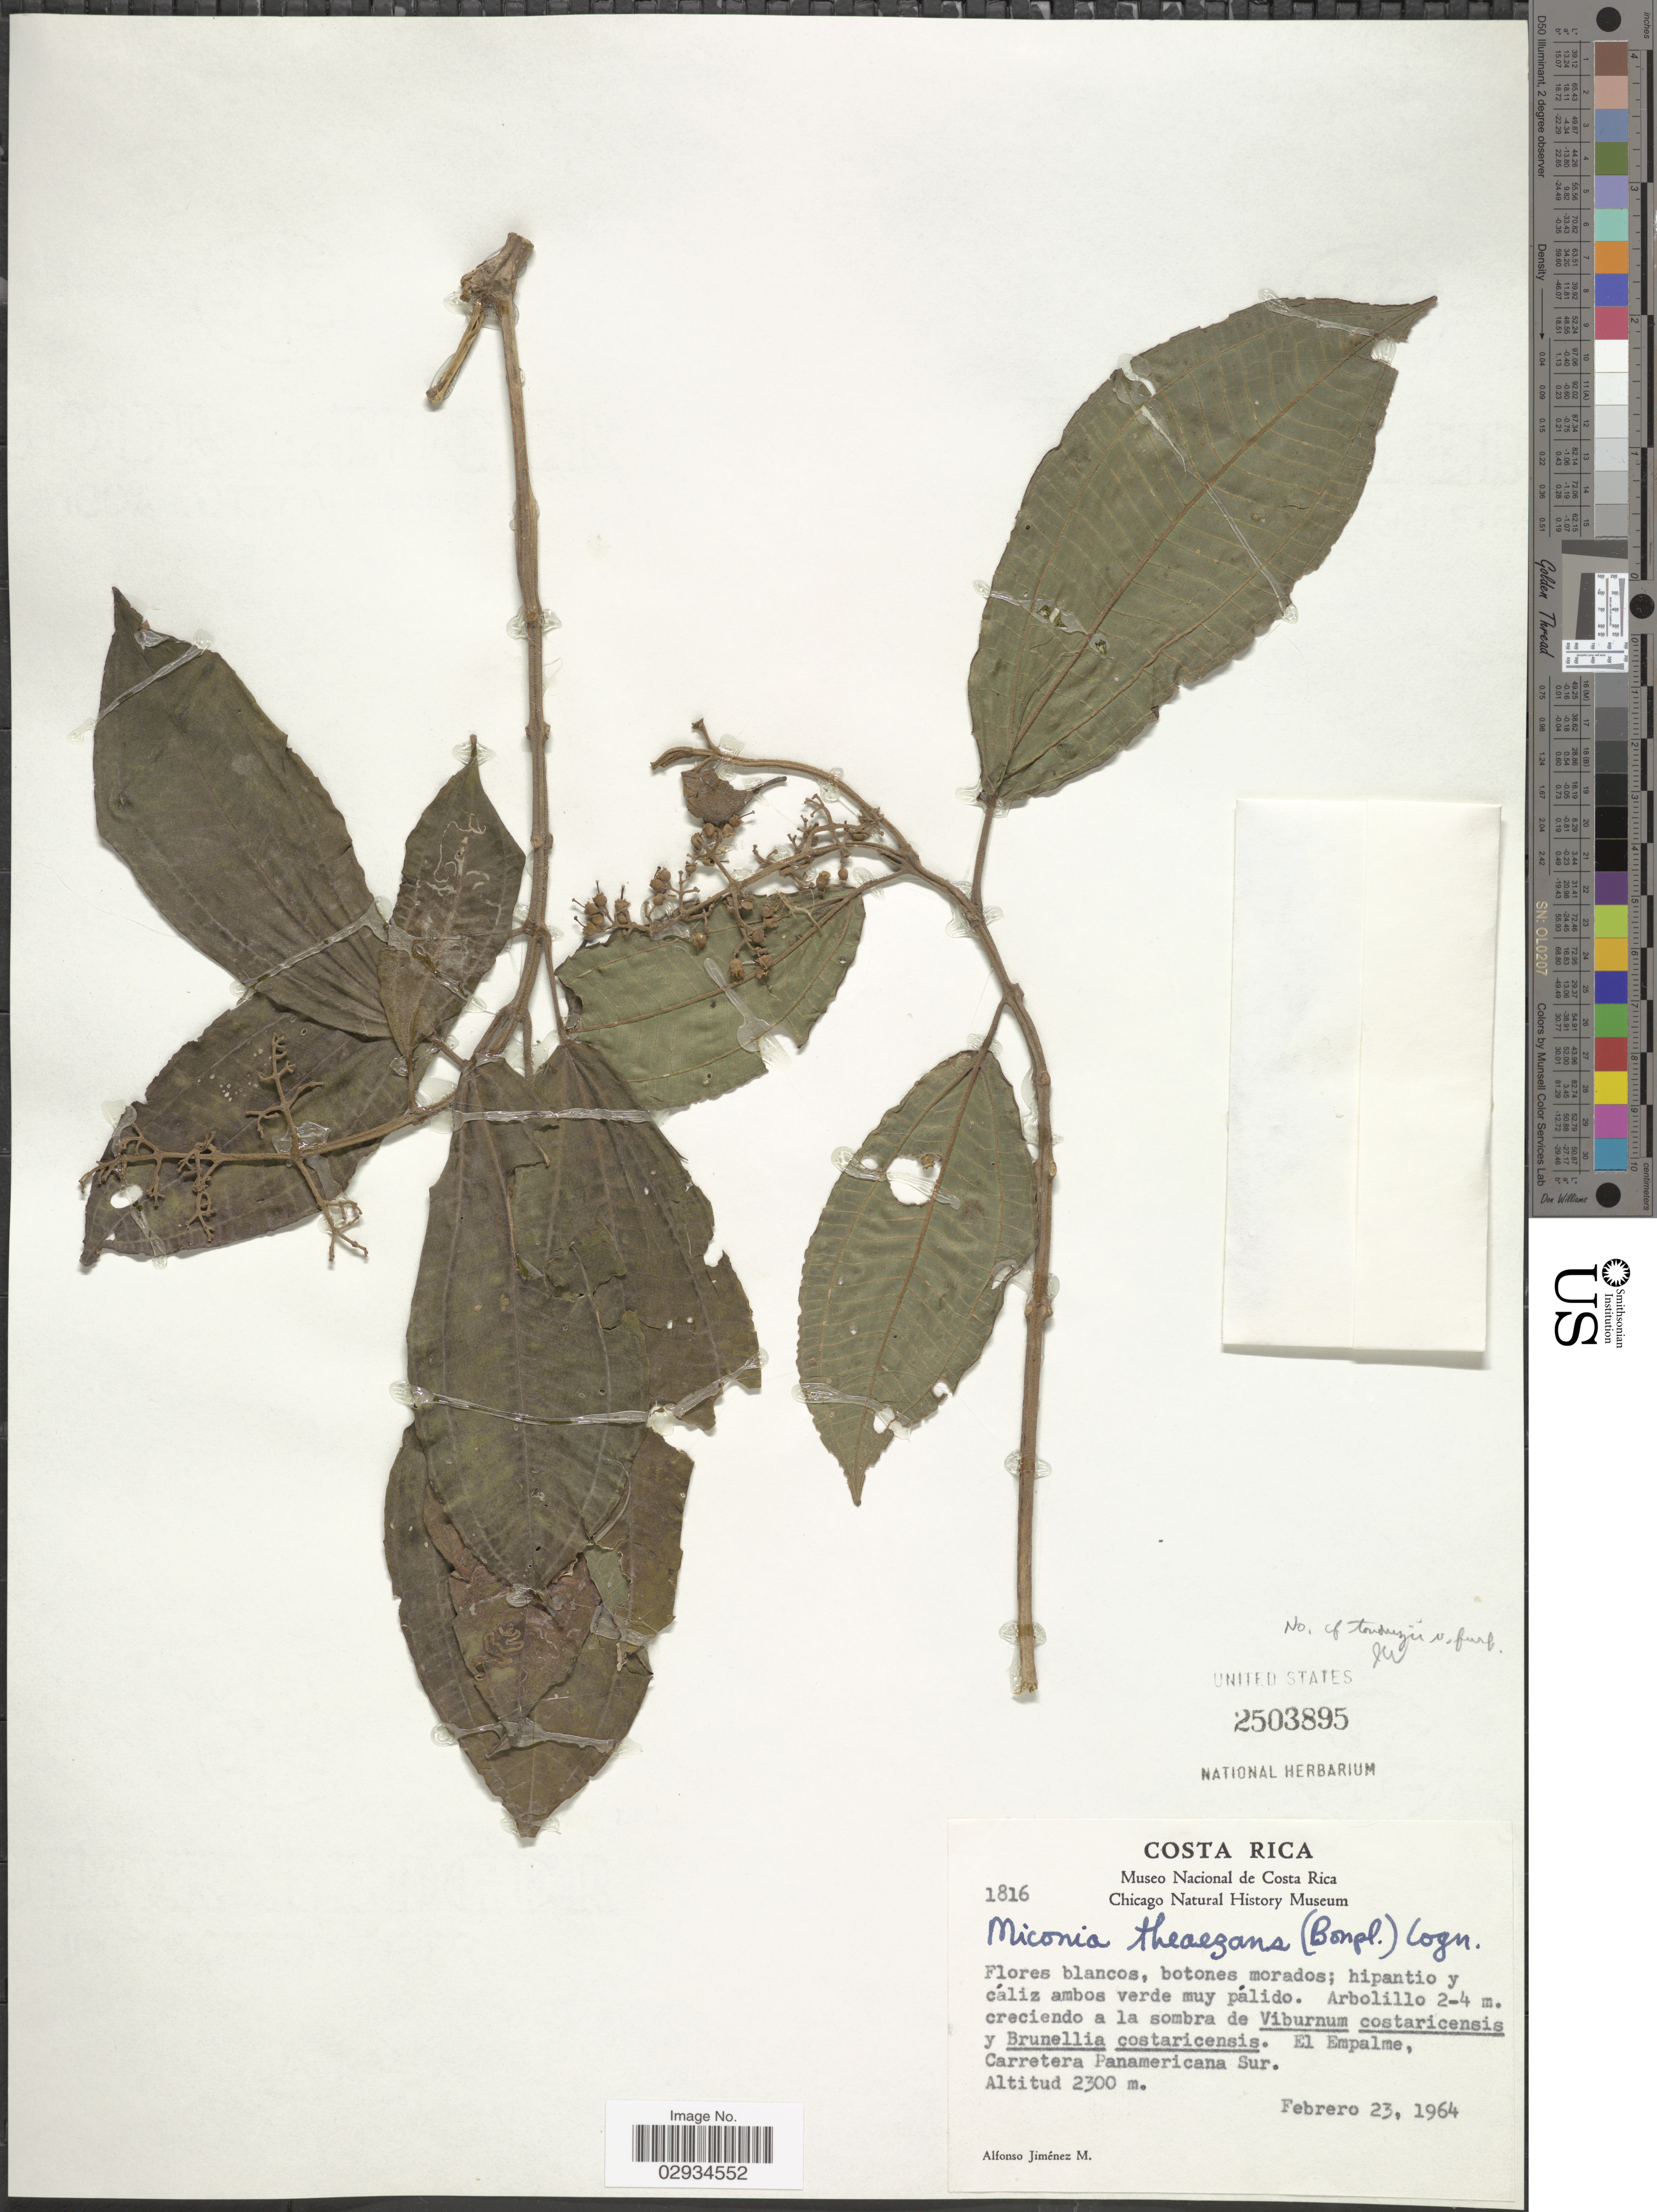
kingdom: Plantae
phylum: Tracheophyta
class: Magnoliopsida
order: Myrtales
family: Melastomataceae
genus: Miconia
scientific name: Miconia tonduzii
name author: Cogn. in A. DC.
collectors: A. Jimenez M.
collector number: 1816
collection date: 1964-02-23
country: Costa Rica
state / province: Cartago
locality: El Empalme, Carretera Panamericana Sur.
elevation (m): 2300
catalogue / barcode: US 2503895